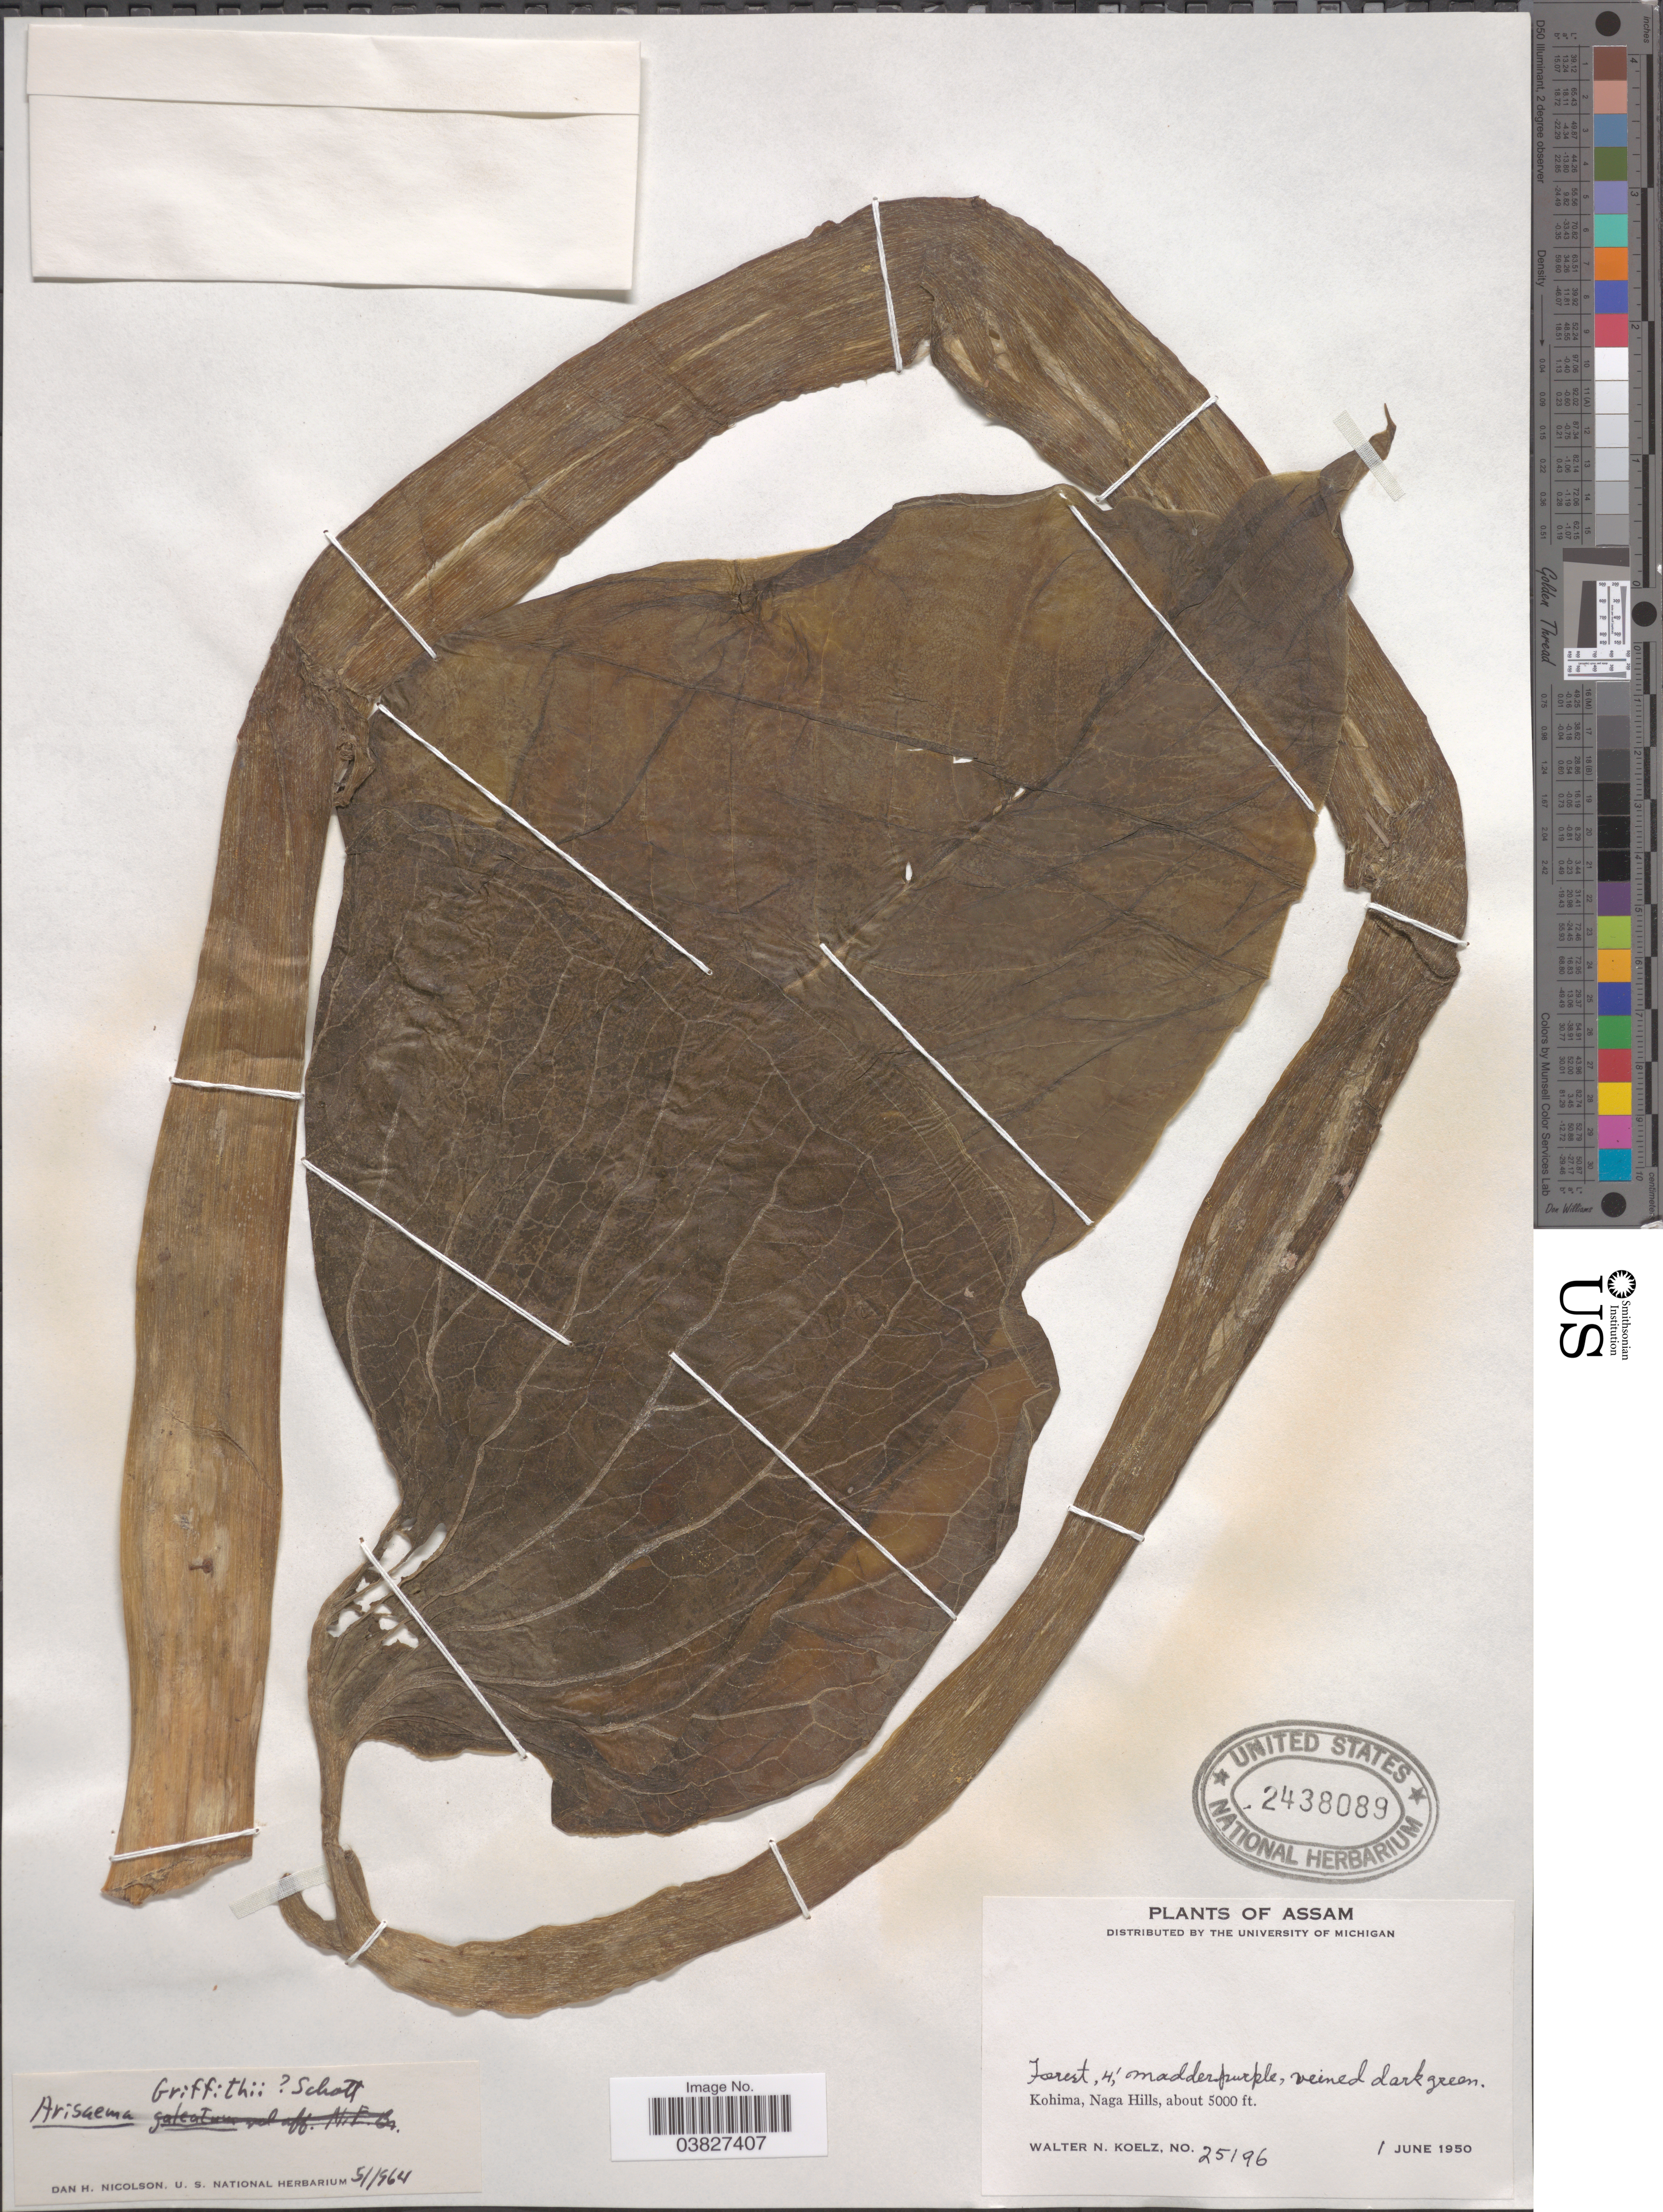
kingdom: Plantae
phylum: Tracheophyta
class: Liliopsida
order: Alismatales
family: Araceae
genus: Arisaema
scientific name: Arisaema griffithii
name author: Schott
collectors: W. N. Koelz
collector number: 25196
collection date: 1950-06-01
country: India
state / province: Nagaland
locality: Kohima, Naga Hills.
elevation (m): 1524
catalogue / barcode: US 2438089